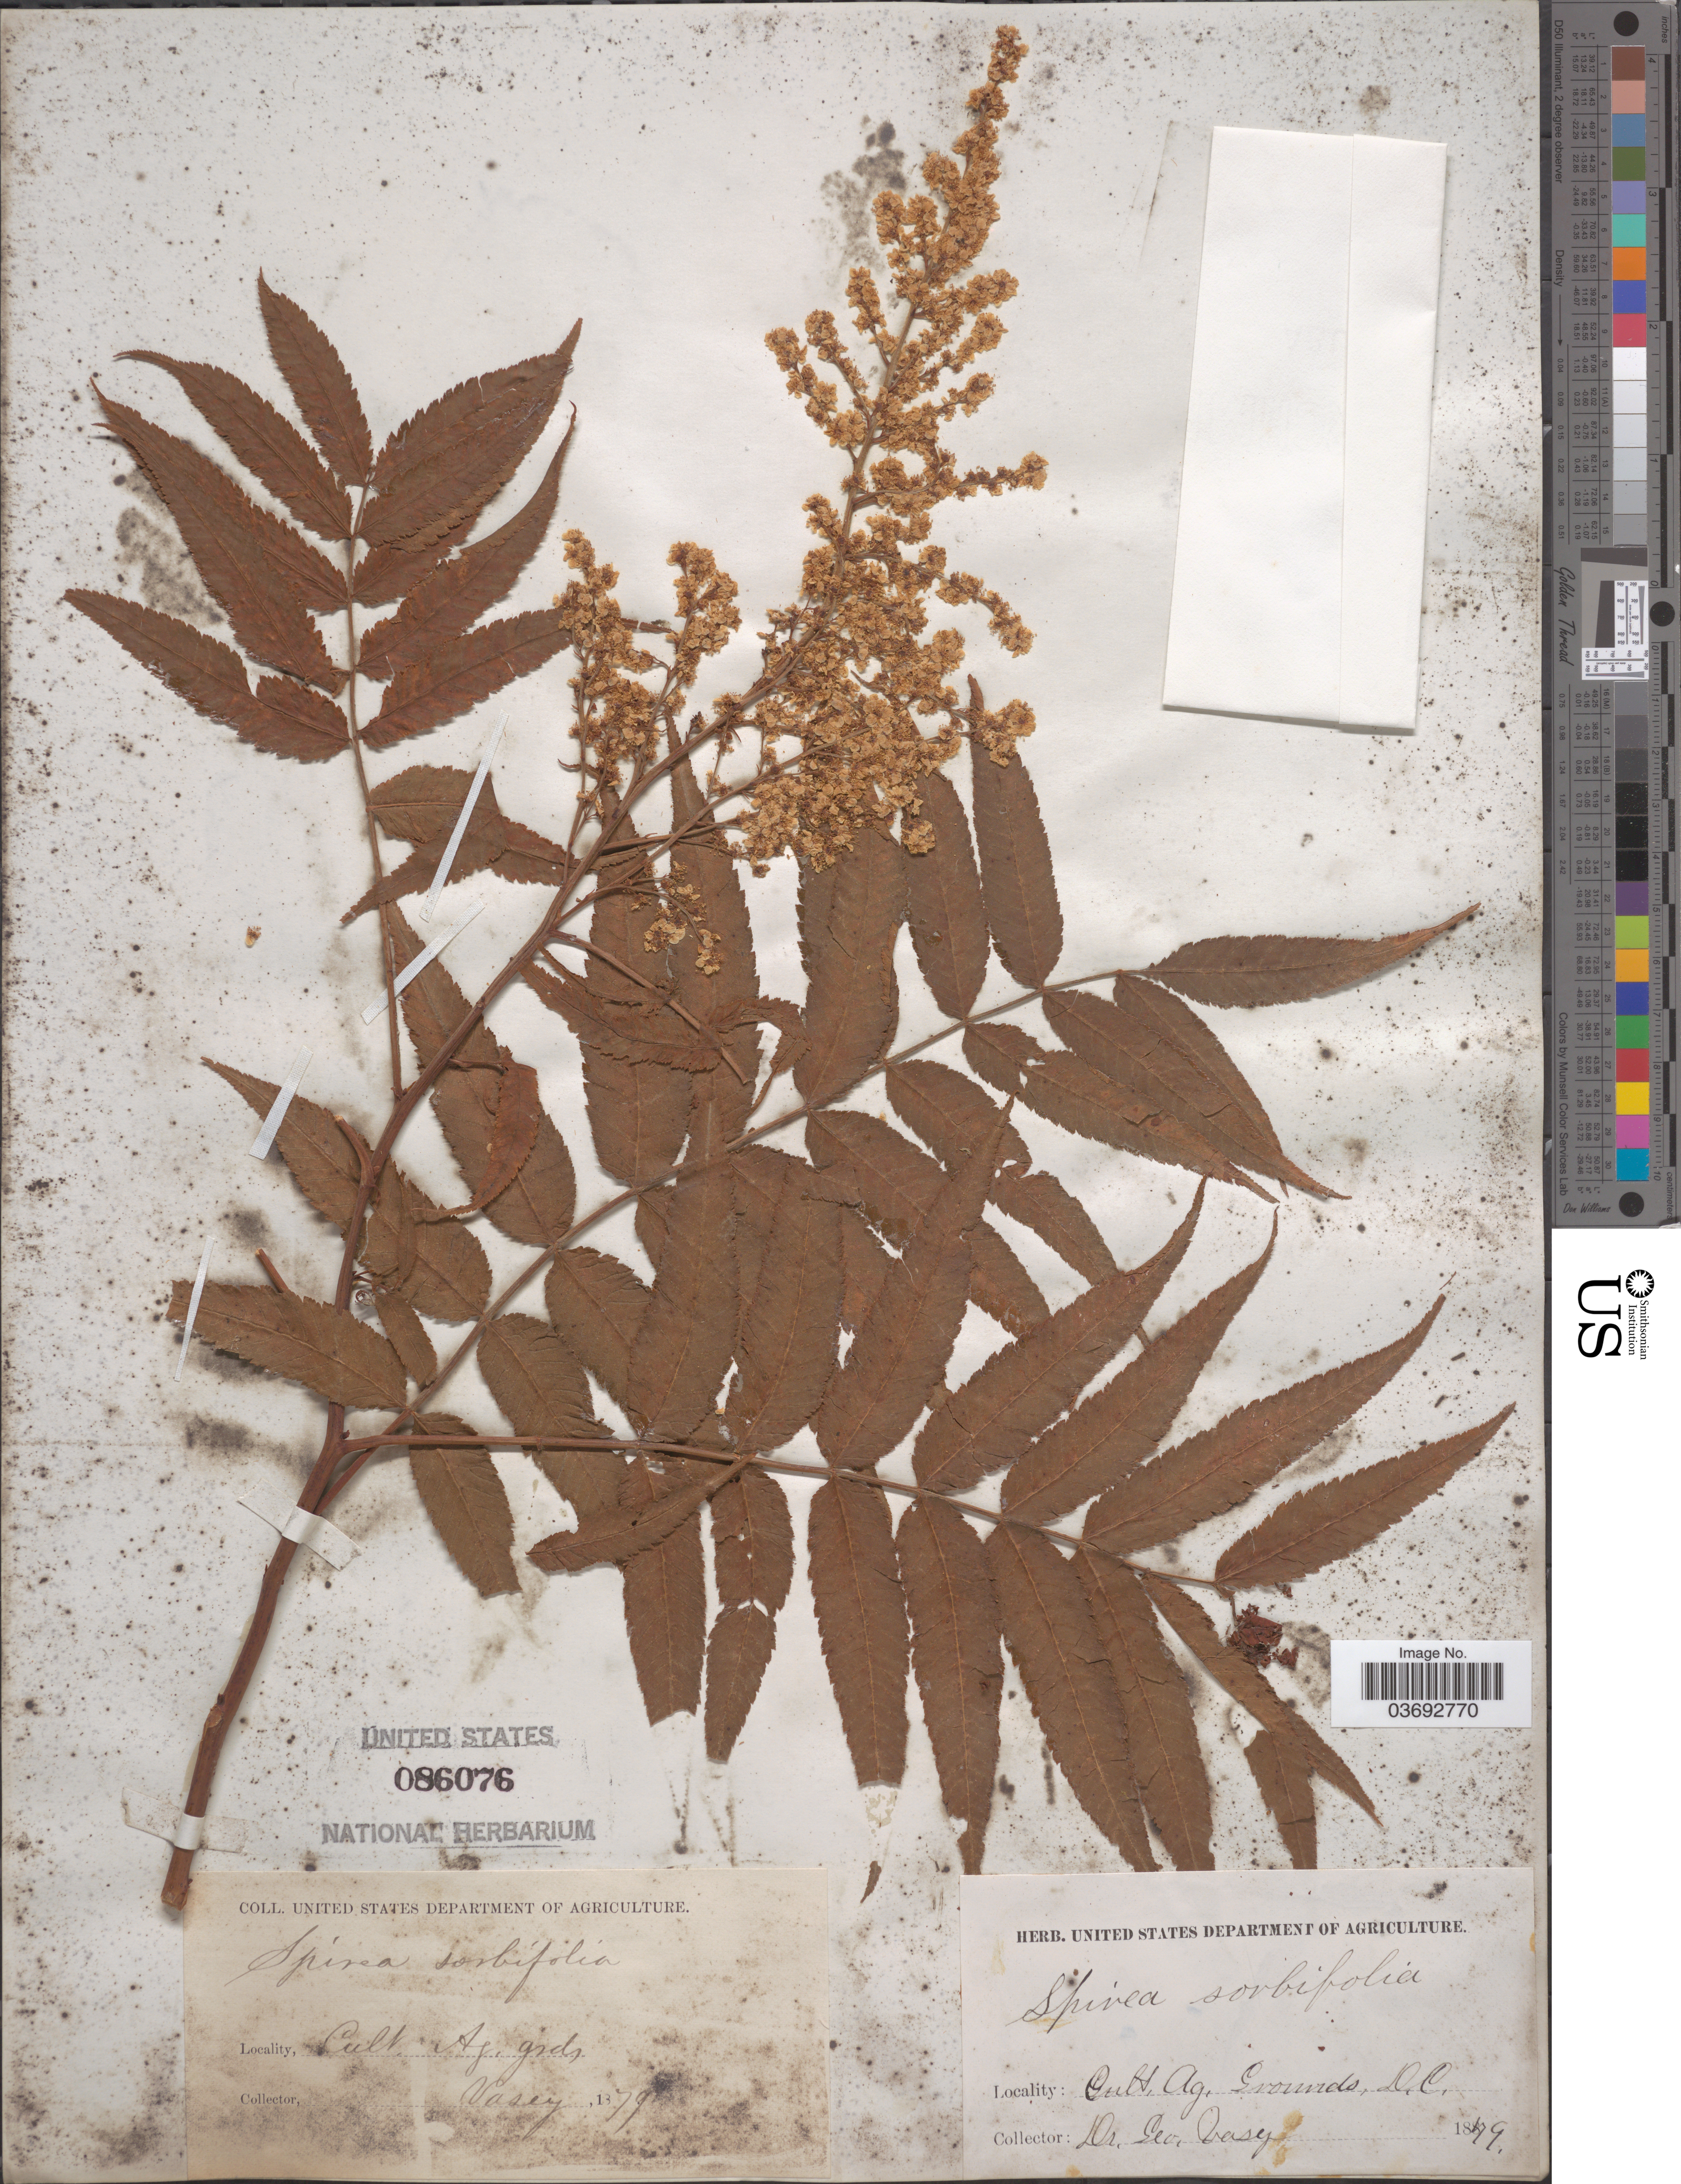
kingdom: Plantae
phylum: Tracheophyta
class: Magnoliopsida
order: Rosales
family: Rosaceae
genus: Spiraea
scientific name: Spiraea sorbifolia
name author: L.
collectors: G. Vasey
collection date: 1879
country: United States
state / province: District of Columbia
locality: Cult. Ag. Grounds, D.C.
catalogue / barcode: US 86076